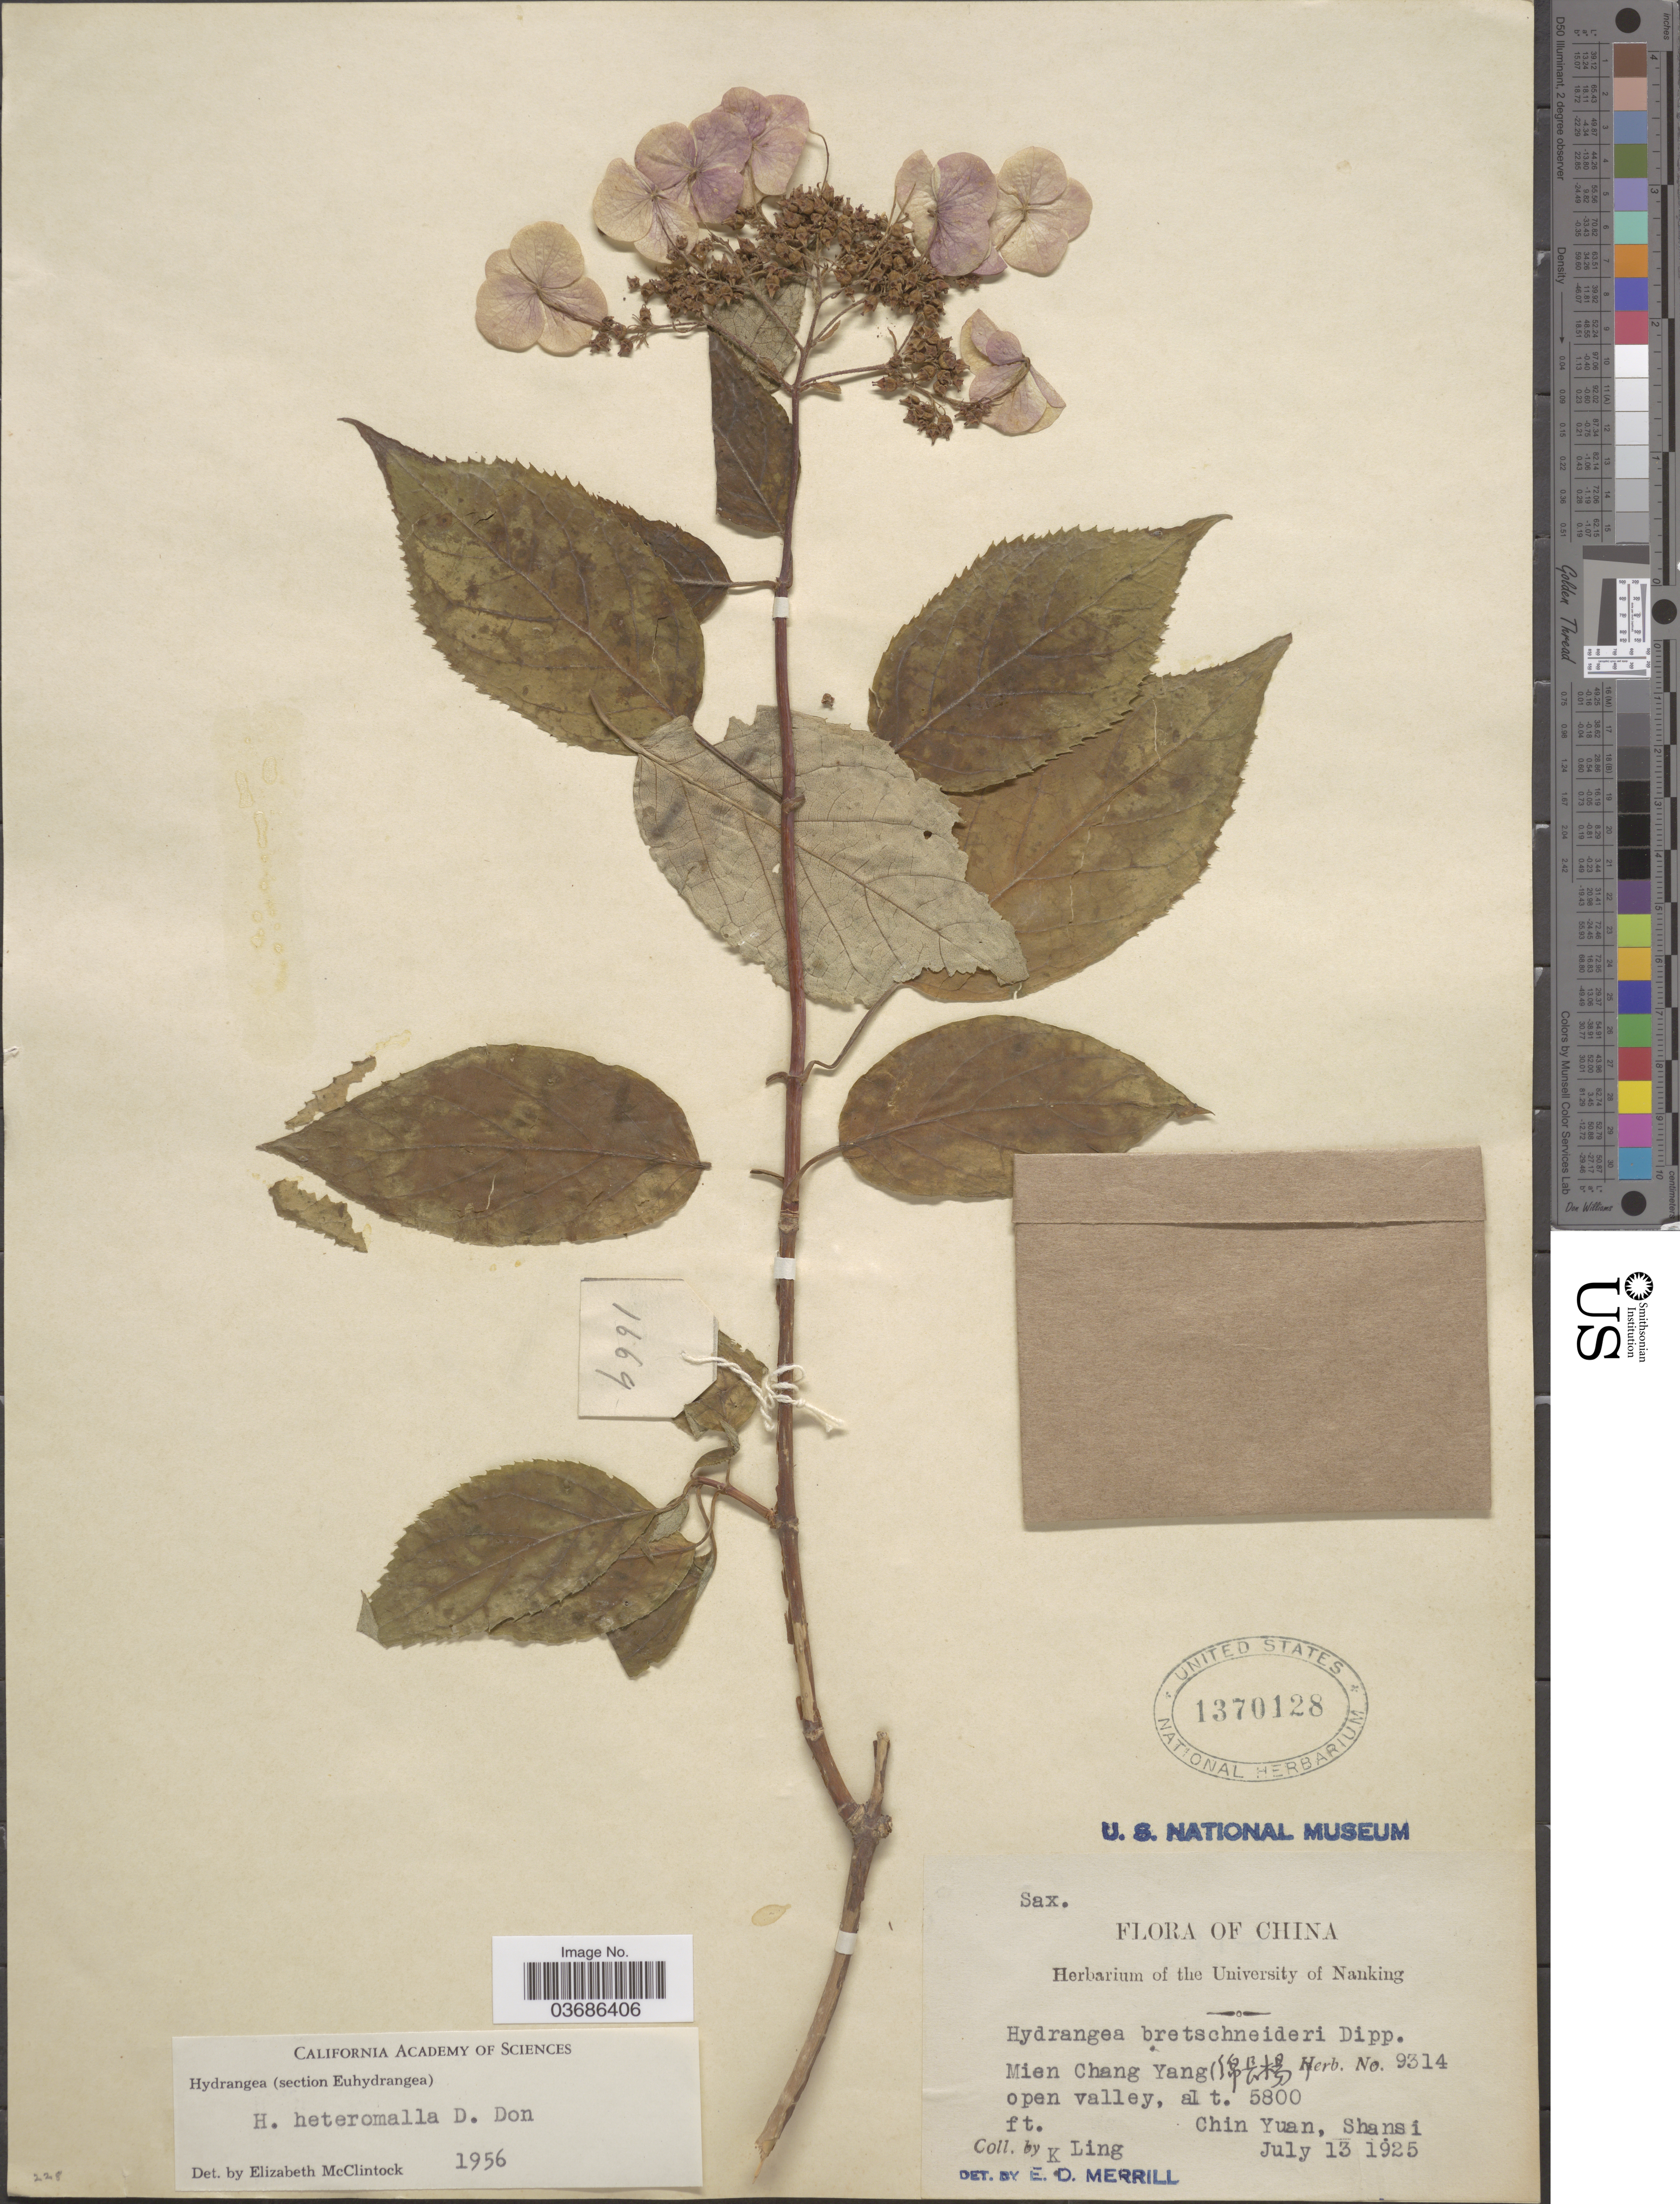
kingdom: Plantae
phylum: Tracheophyta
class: Magnoliopsida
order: Cornales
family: Hydrangeaceae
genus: Hydrangea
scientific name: Hydrangea heteromalla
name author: D. Don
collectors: K. Ling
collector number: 9314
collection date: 1925-07-13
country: China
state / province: Shanxi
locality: Mien Chang Yang (X) open valley. Chin Yuan, Shansi.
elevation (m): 1768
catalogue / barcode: US 1370128